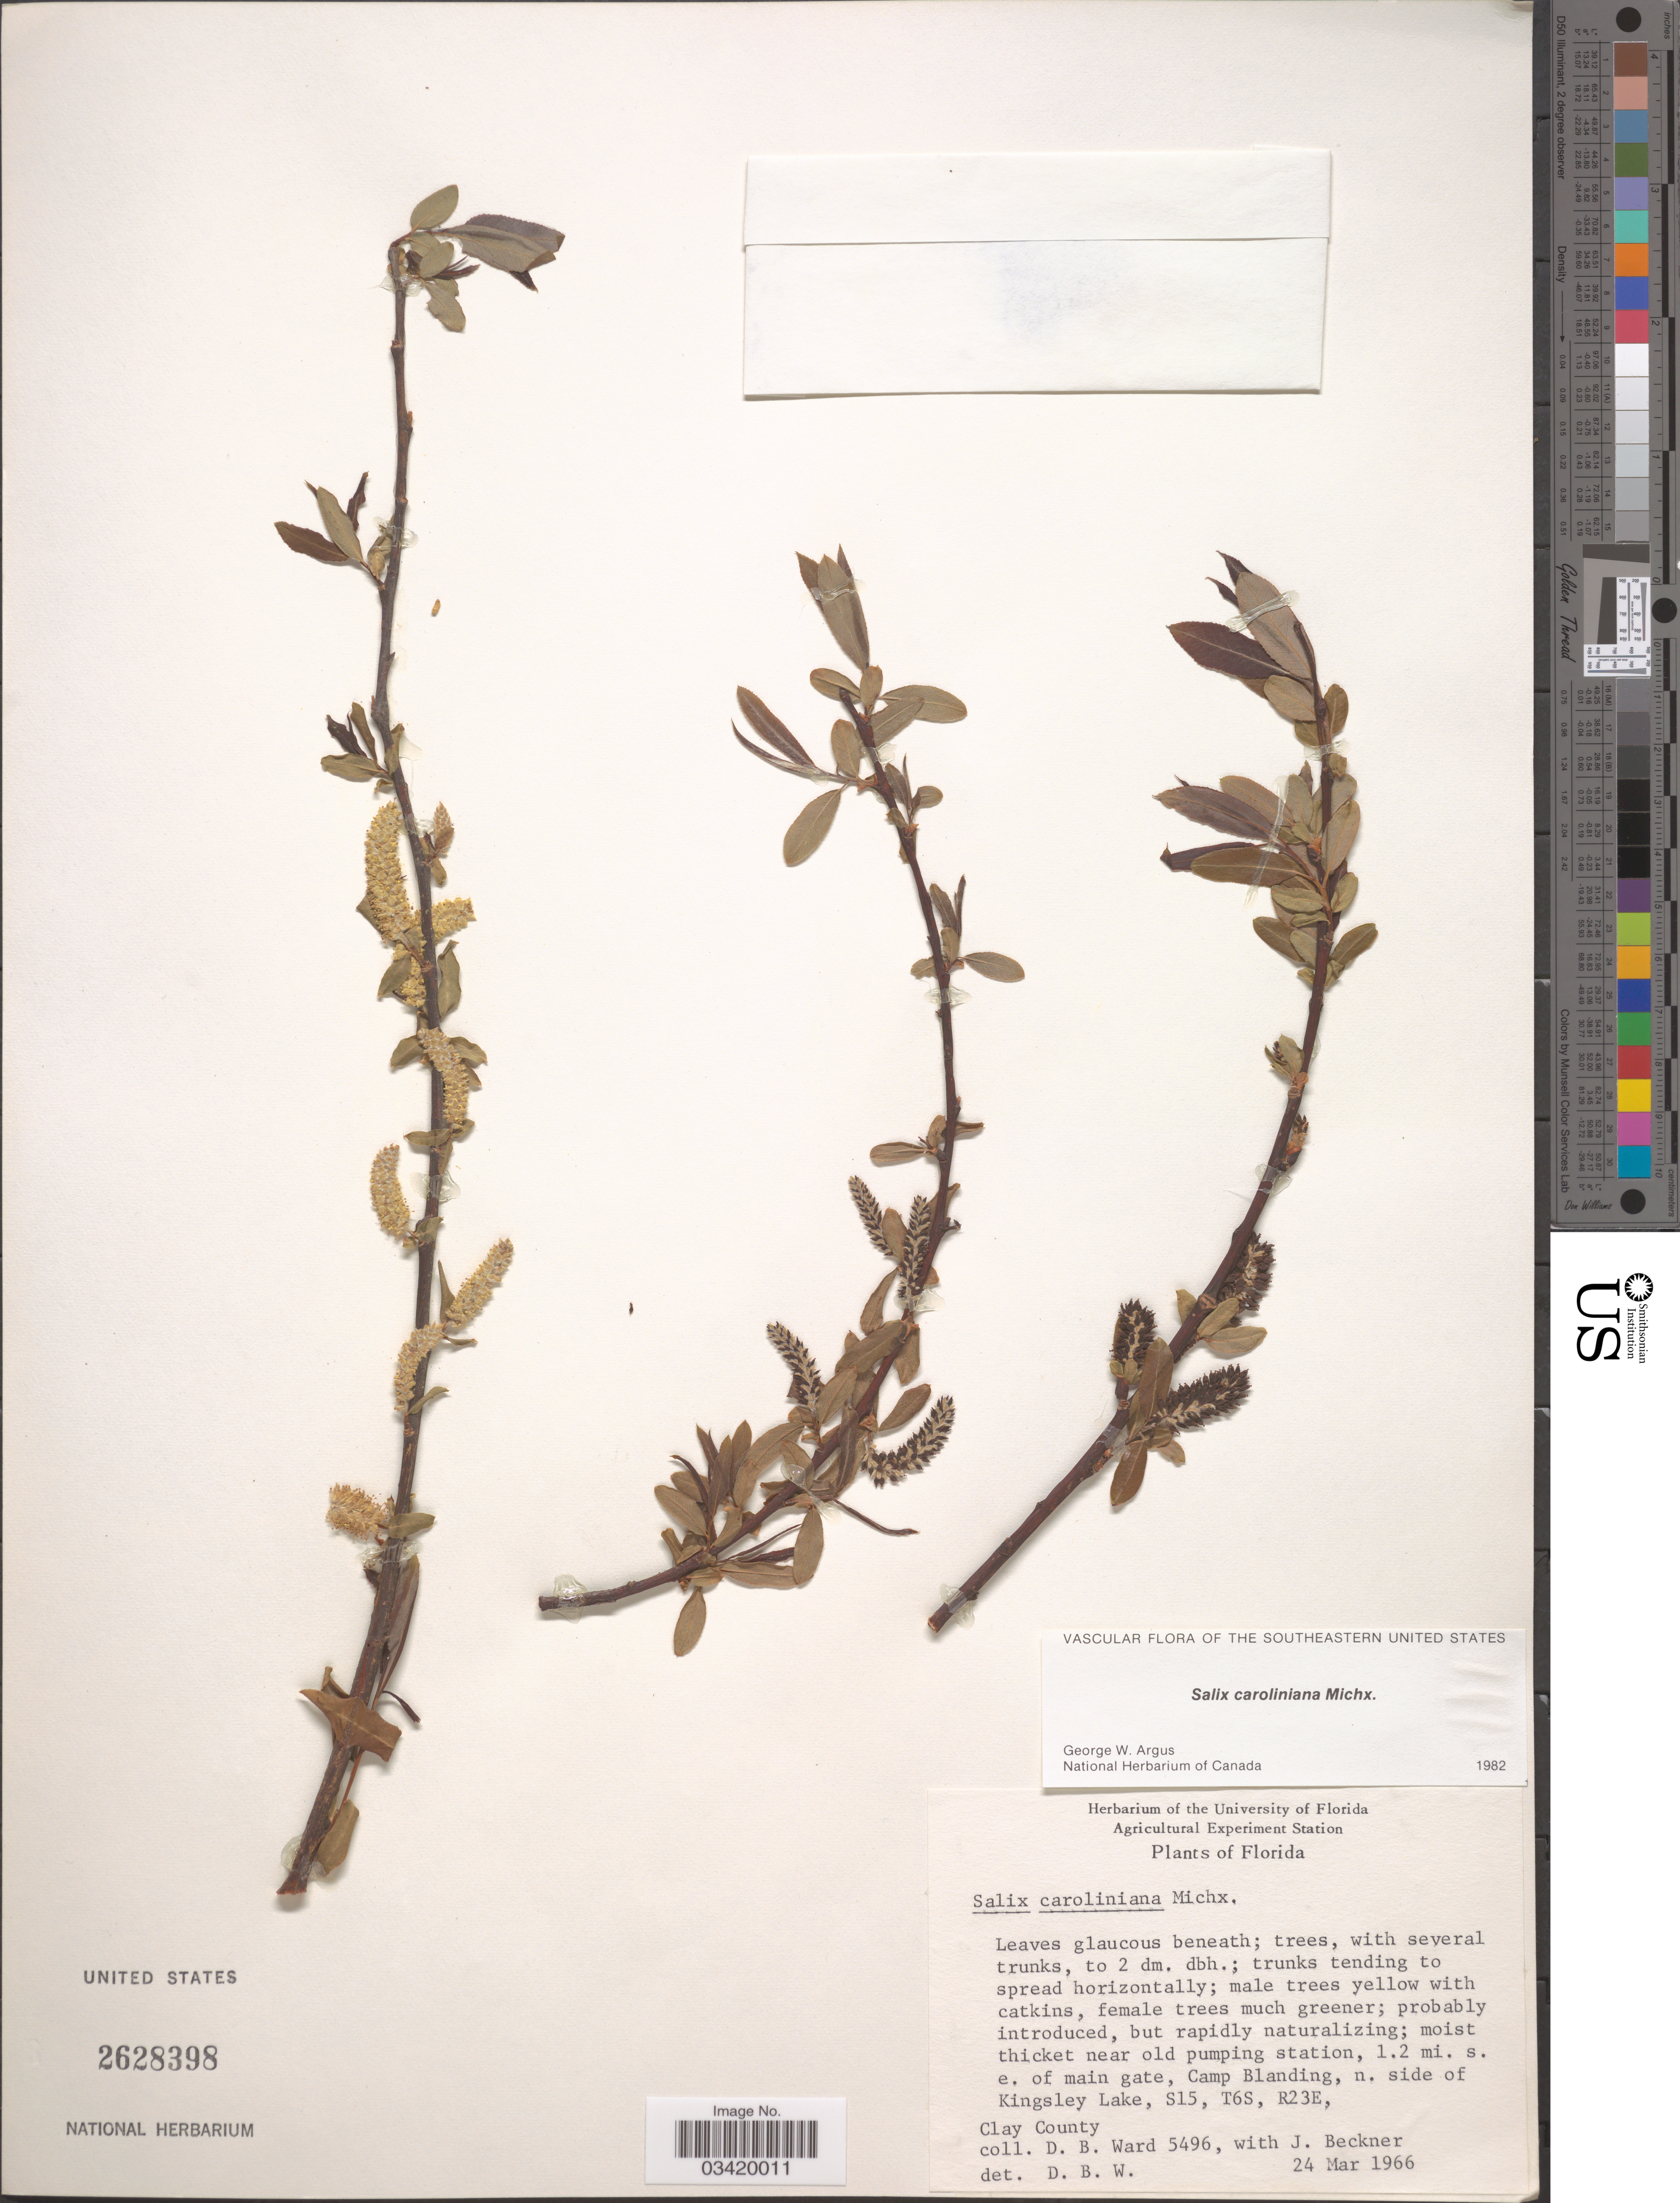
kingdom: Plantae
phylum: Tracheophyta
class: Magnoliopsida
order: Malpighiales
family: Salicaceae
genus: Salix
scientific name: Salix caroliniana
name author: Michx.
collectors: D. B. Ward & J. Beckner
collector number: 5496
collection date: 1966-03-24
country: United States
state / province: Florida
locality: Moist thicket near old pumping station, 1.2 mi. s.e. of main gate, Camp Blanding, n. side of Kingsley Lake, S15, T6S, R23E. Clay County.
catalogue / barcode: US 2628398